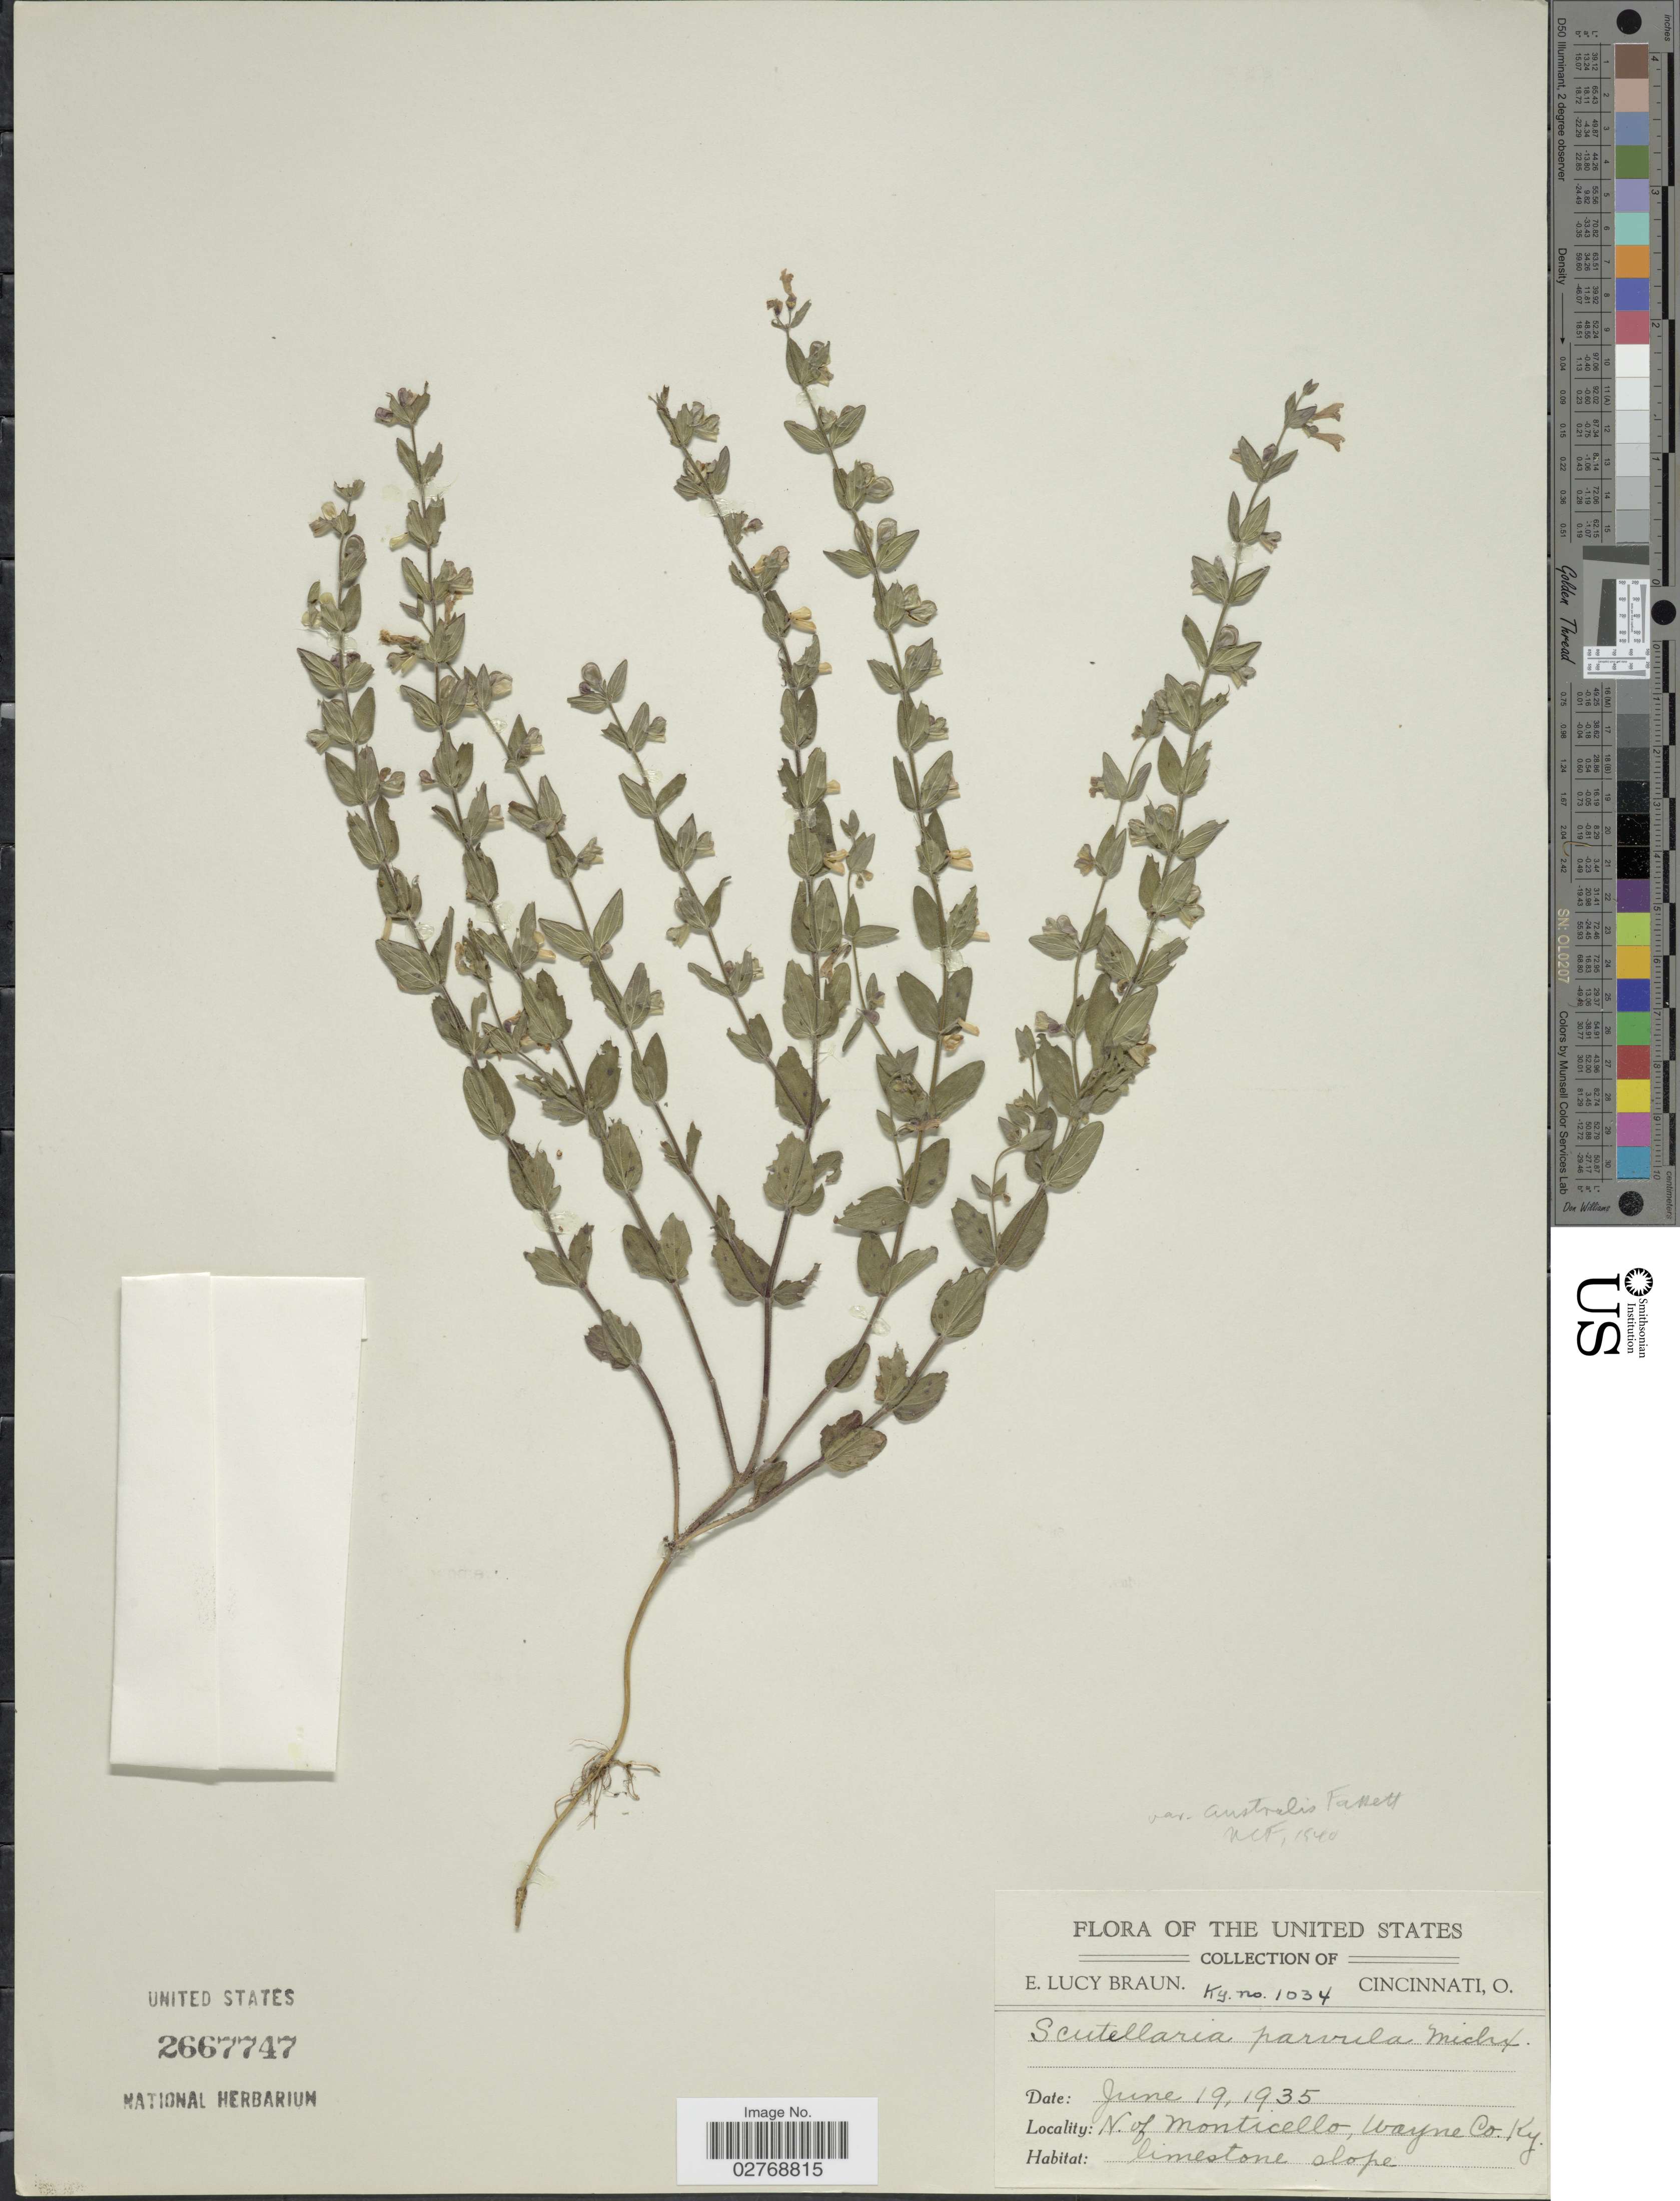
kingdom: Plantae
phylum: Tracheophyta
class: Magnoliopsida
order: Lamiales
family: Lamiaceae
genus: Scutellaria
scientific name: Scutellaria parvula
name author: Michx.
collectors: E. L. Braun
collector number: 1034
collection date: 1935-06-19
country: United States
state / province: Kentucky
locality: N. of Monticello, Wayne Co.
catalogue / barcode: US 2667747